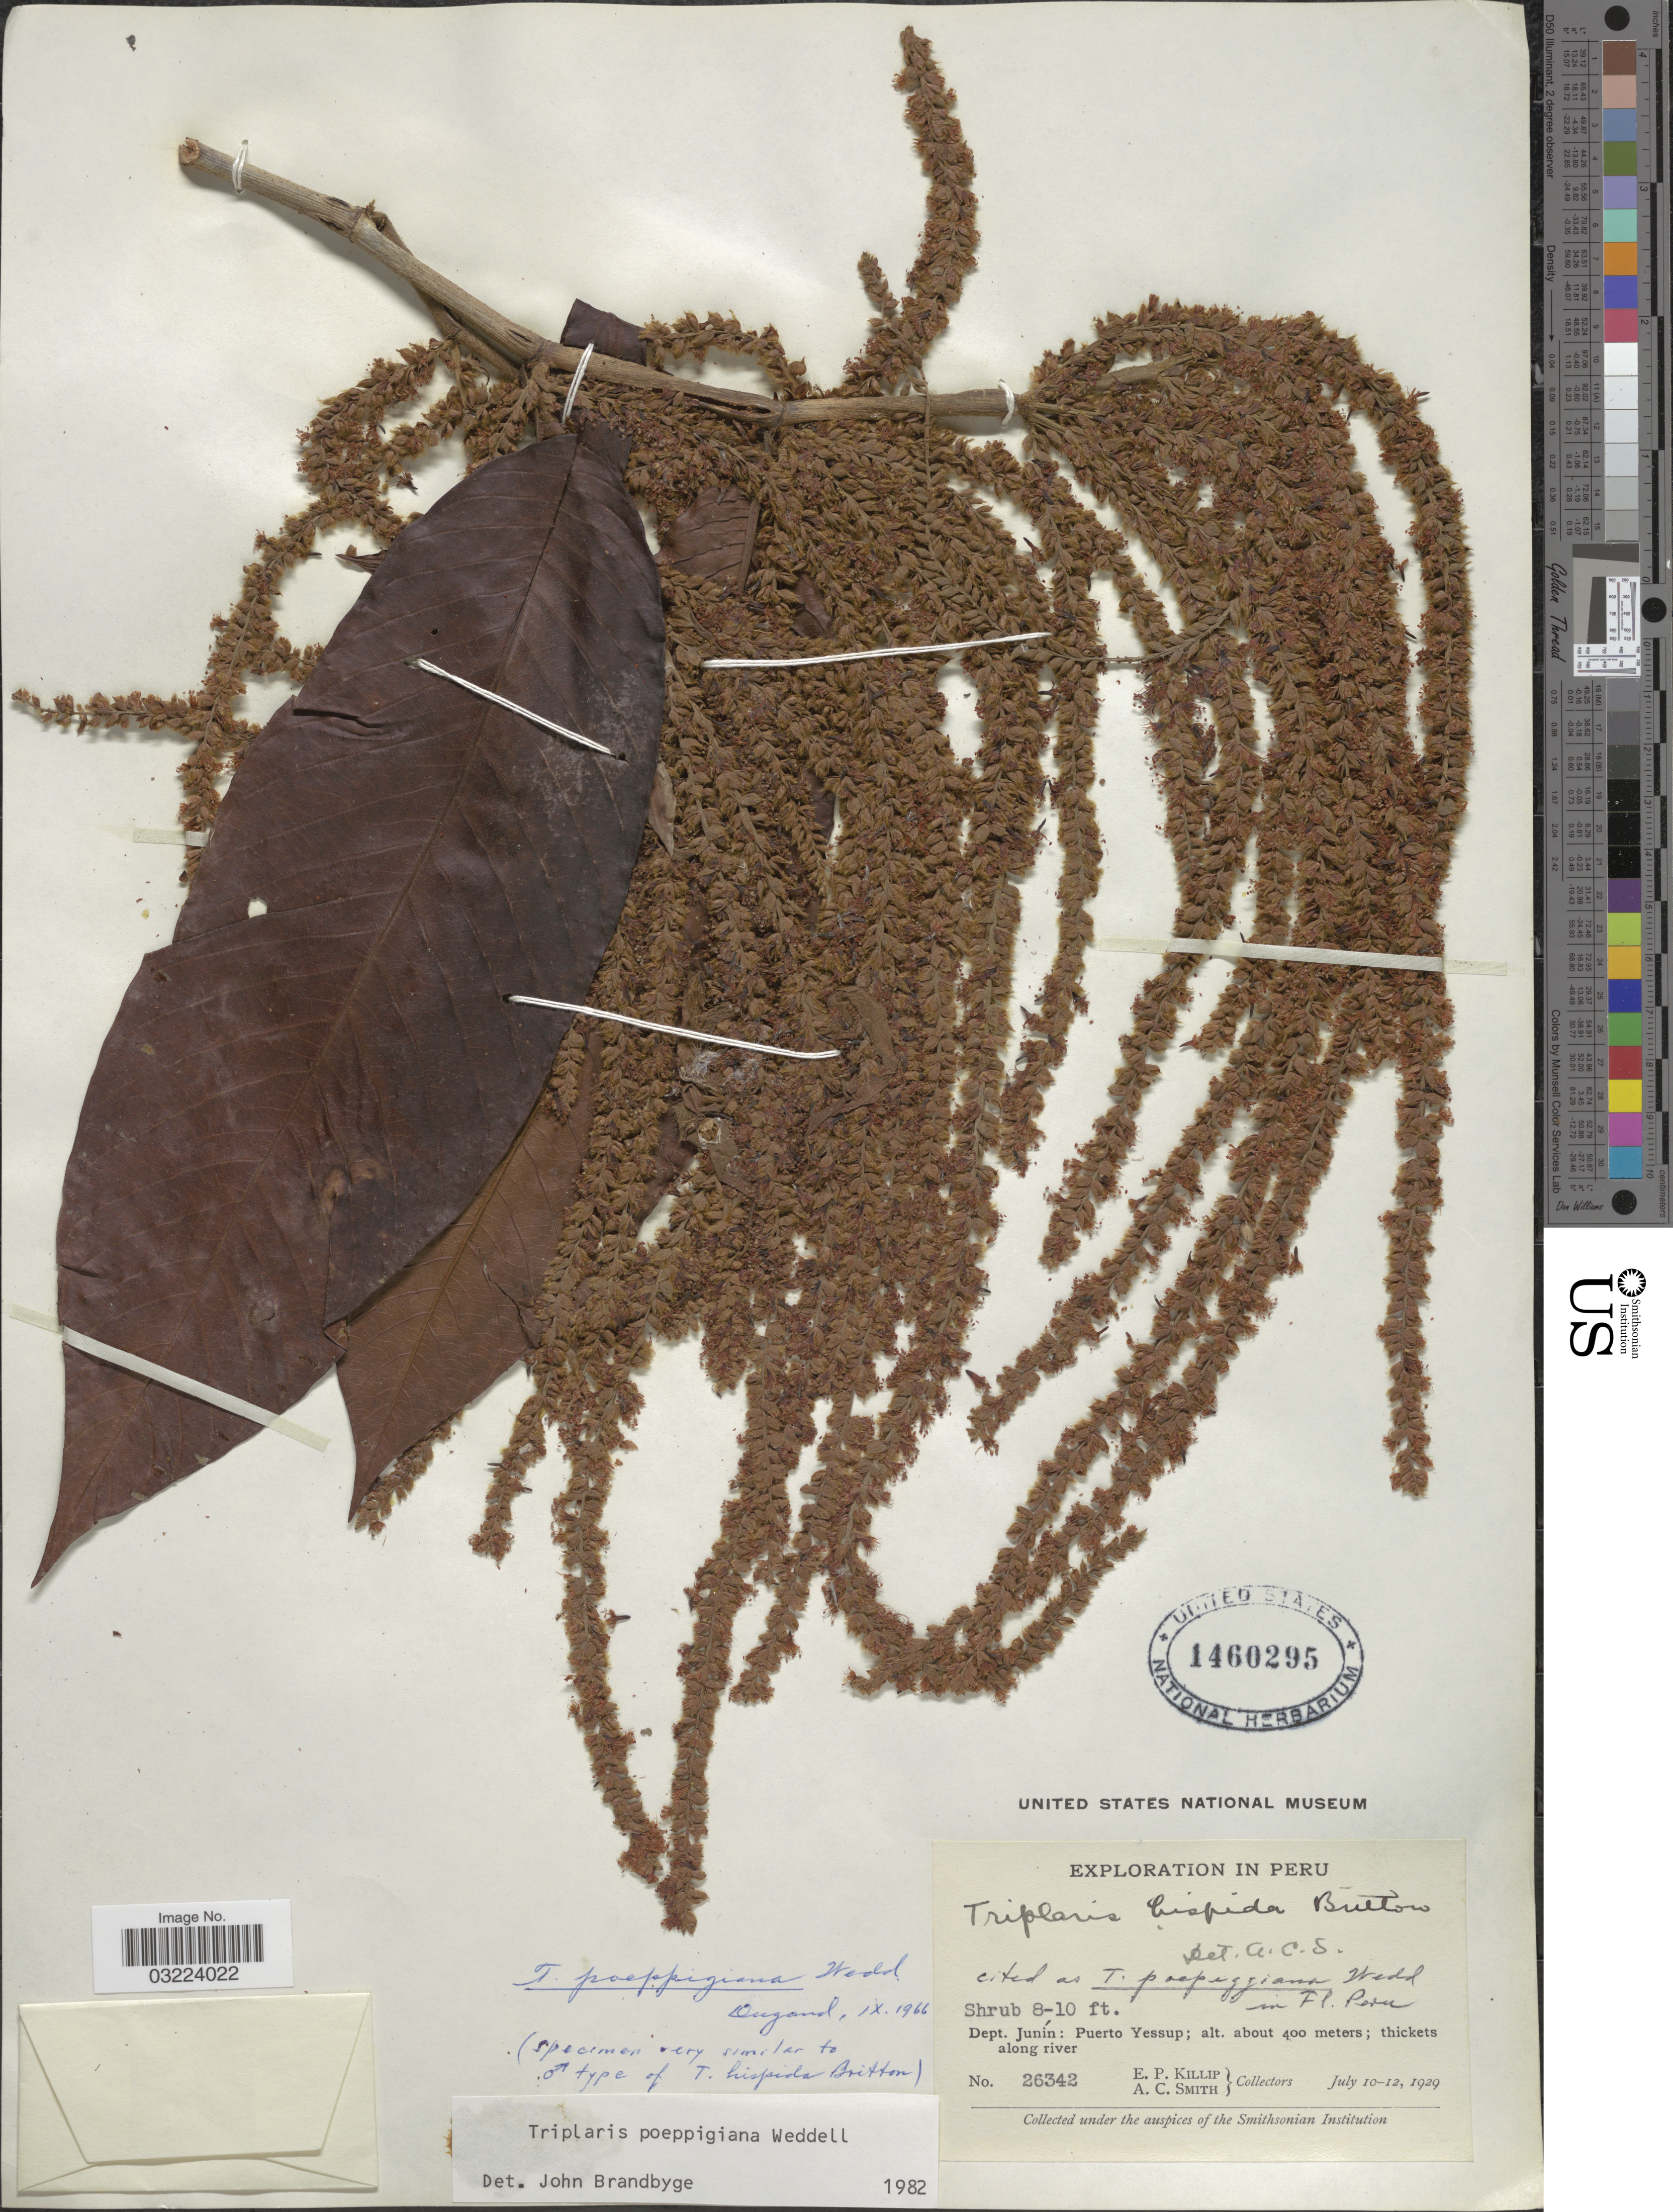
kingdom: Plantae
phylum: Tracheophyta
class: Magnoliopsida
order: Caryophyllales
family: Polygonaceae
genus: Triplaris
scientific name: Triplaris poeppigiana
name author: Wedd.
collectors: E. P. Killip & A. C. Smith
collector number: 26342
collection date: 1929-07-10/1929-07-12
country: Peru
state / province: Junín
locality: Dept. Junín: Puerto Yessup.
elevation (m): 400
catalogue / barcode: US 1460295